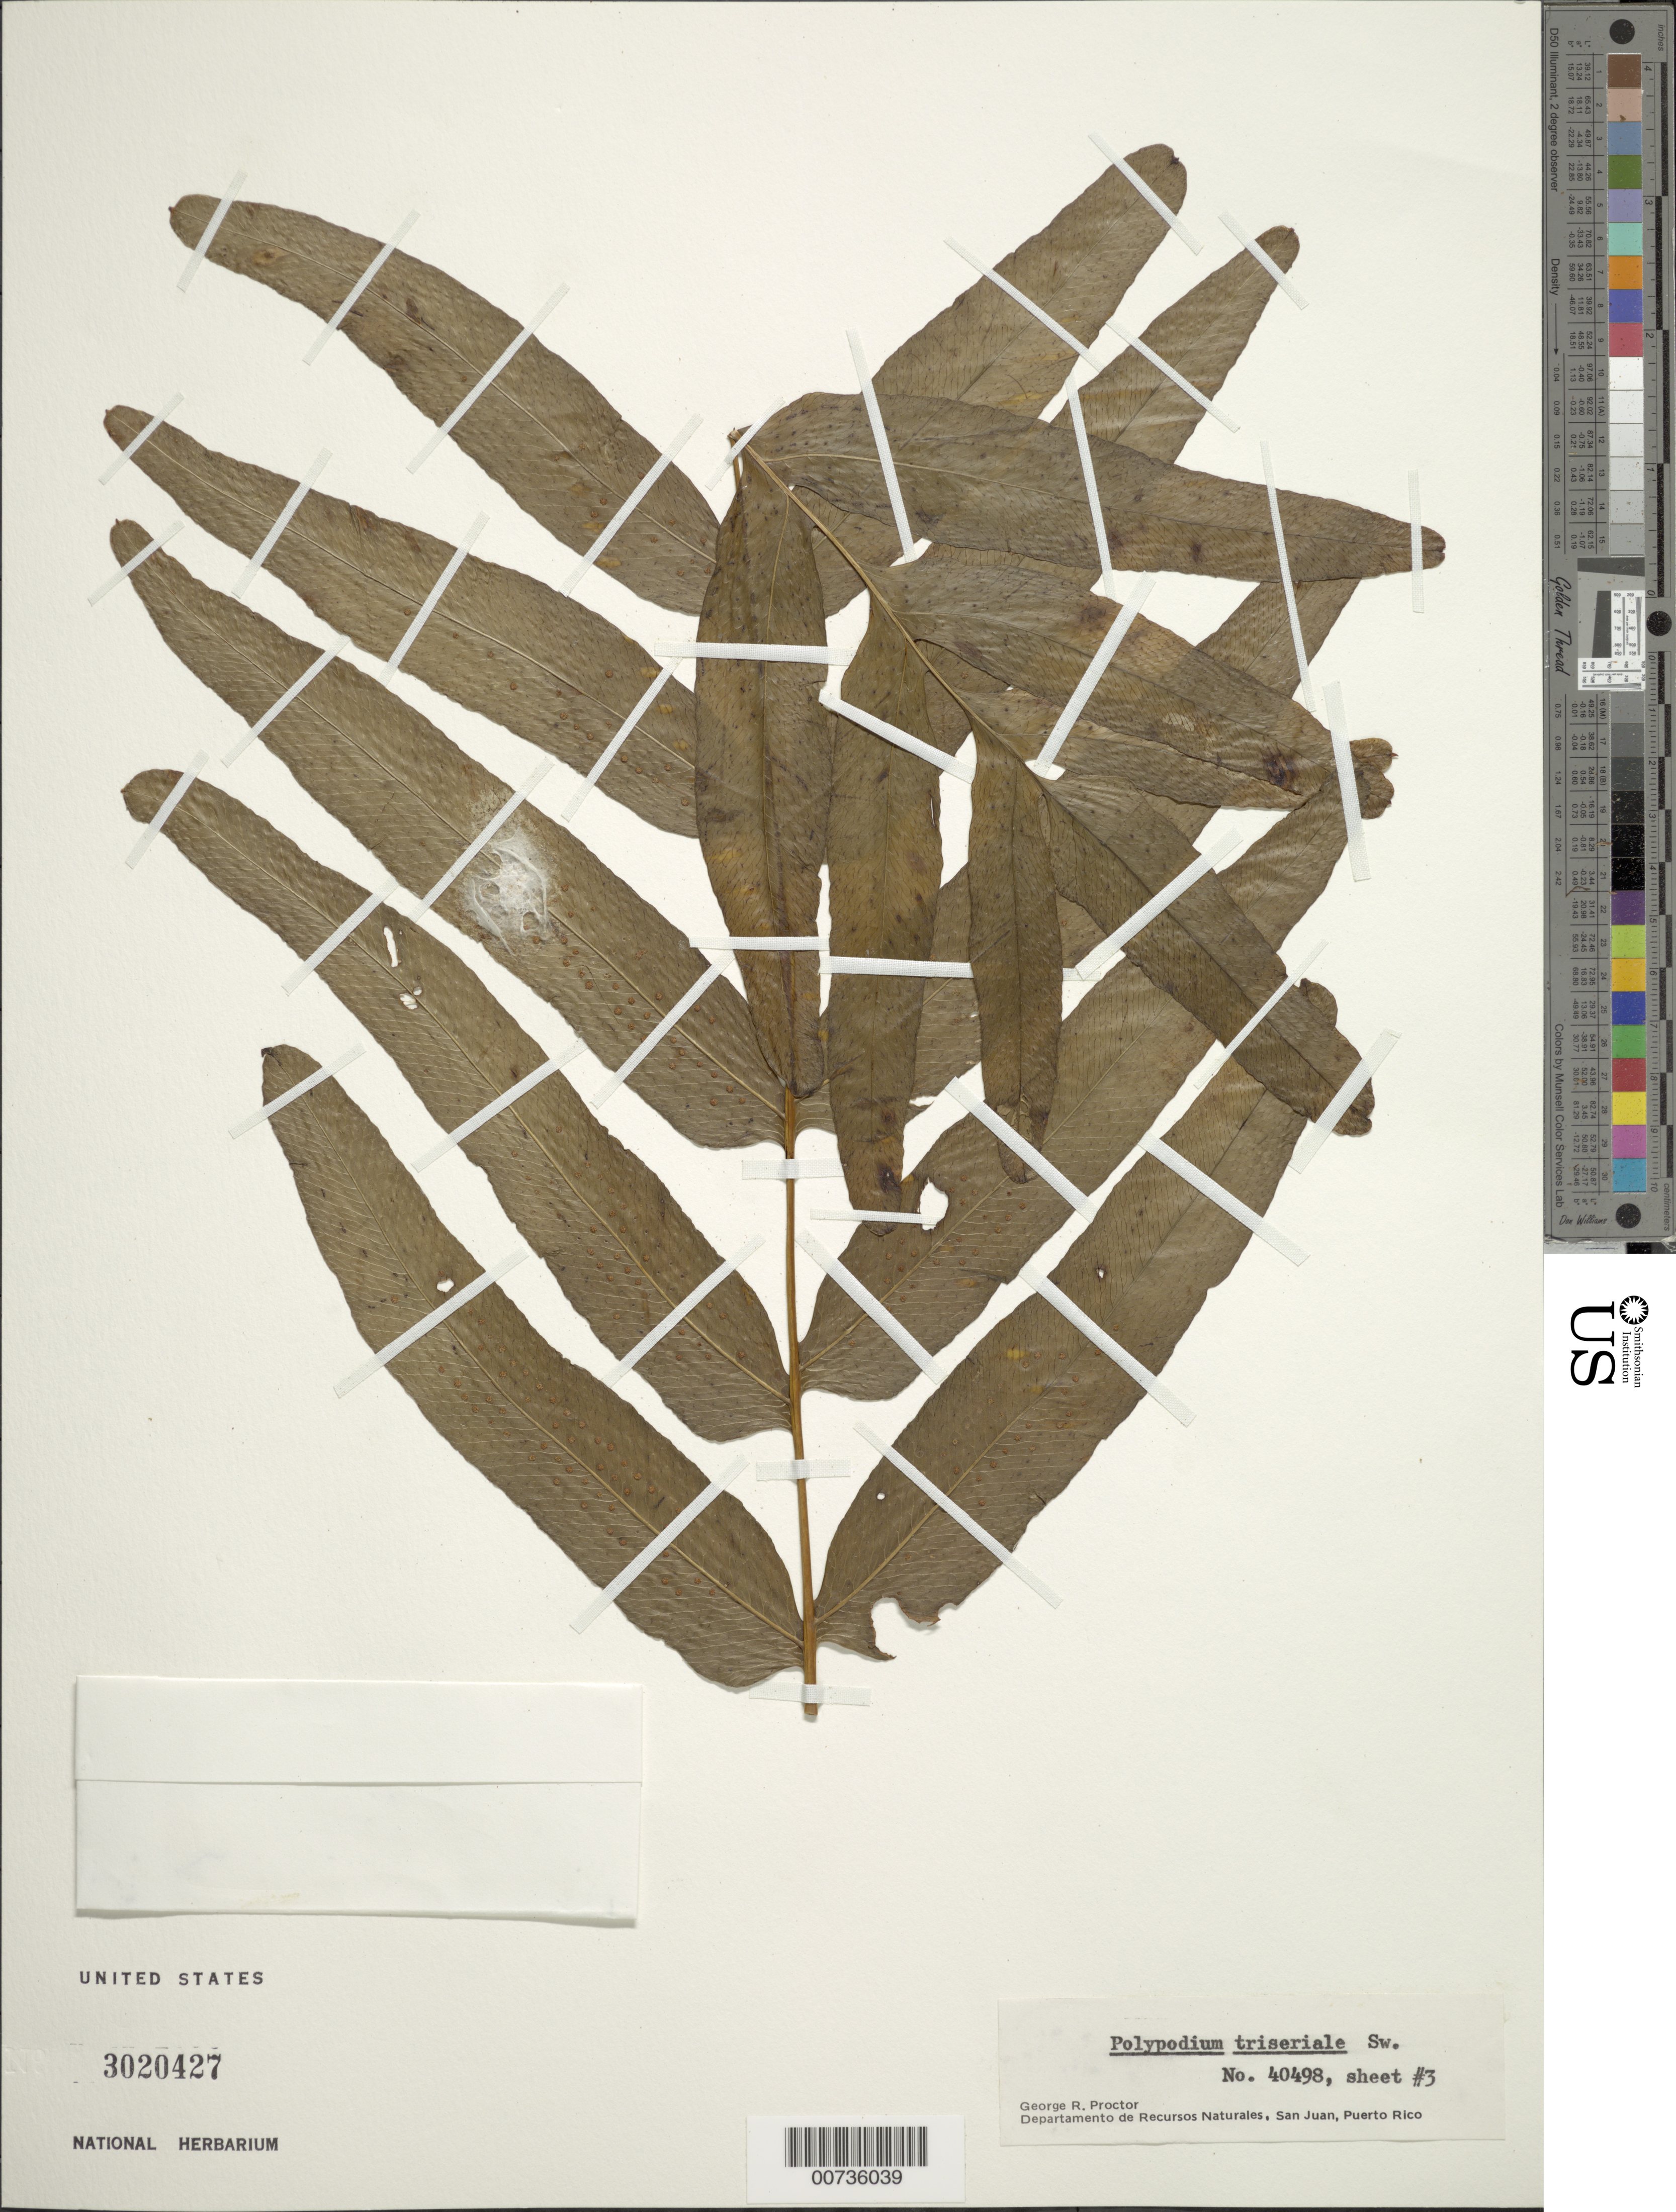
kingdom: Plantae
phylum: Tracheophyta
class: Polypodiopsida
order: Polypodiales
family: Polypodiaceae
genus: Serpocaulon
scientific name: Serpocaulon triseriale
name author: (Sw.) A.R. Sm.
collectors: G. R. Proctor & B. Pinto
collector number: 40498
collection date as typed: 24 Apr 1984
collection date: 1984-04-24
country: British Virgin Islands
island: Tortola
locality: Mt. Sage Natl. Park: upper slopes of Mt. Sage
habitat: Primary forest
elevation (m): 488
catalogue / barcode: US 3020427